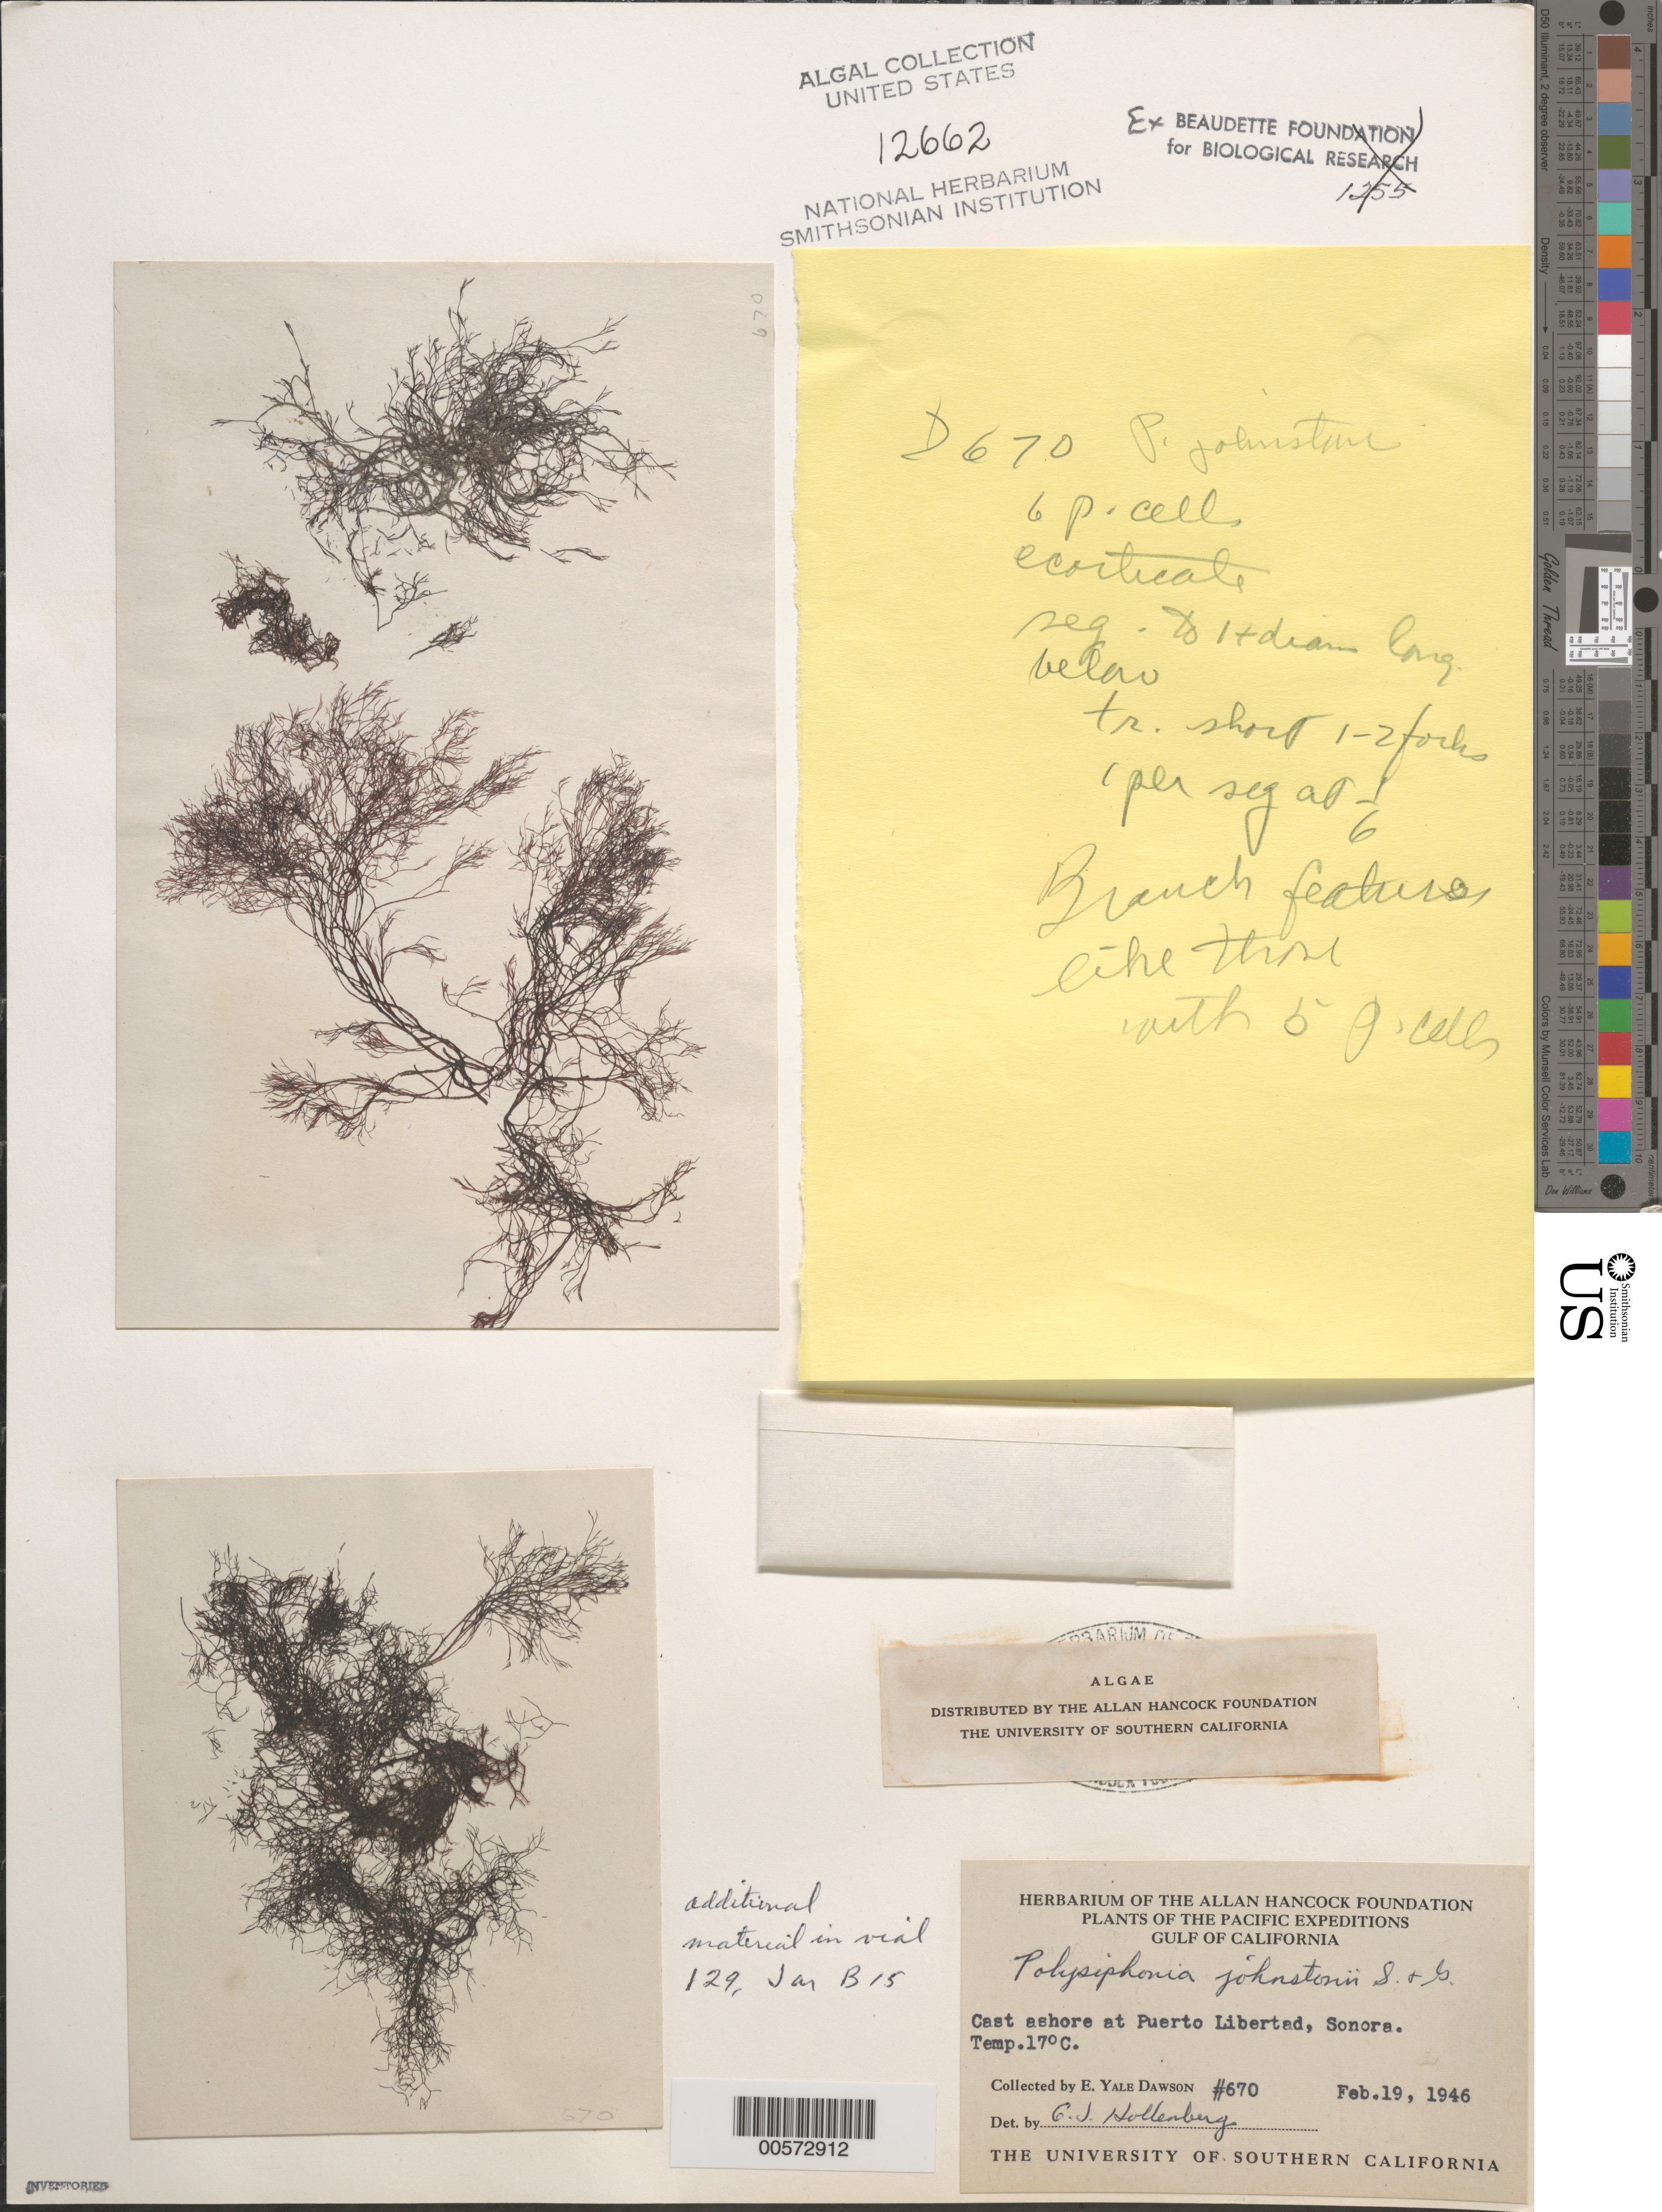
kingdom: Plantae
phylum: Rhodophyta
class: Florideophyceae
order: Ceramiales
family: Rhodomelaceae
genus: Melanothamnus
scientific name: Melanothamnus johnstonii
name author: (Setchell & N.L. Gardner) Diaz-Tapia & Maggs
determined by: Algae name updating Project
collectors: E. Y. Dawson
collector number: EYD 670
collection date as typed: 19 Feb 1946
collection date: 1946-02-19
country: Mexico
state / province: Sonora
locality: Puerto Libertad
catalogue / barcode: US 12662